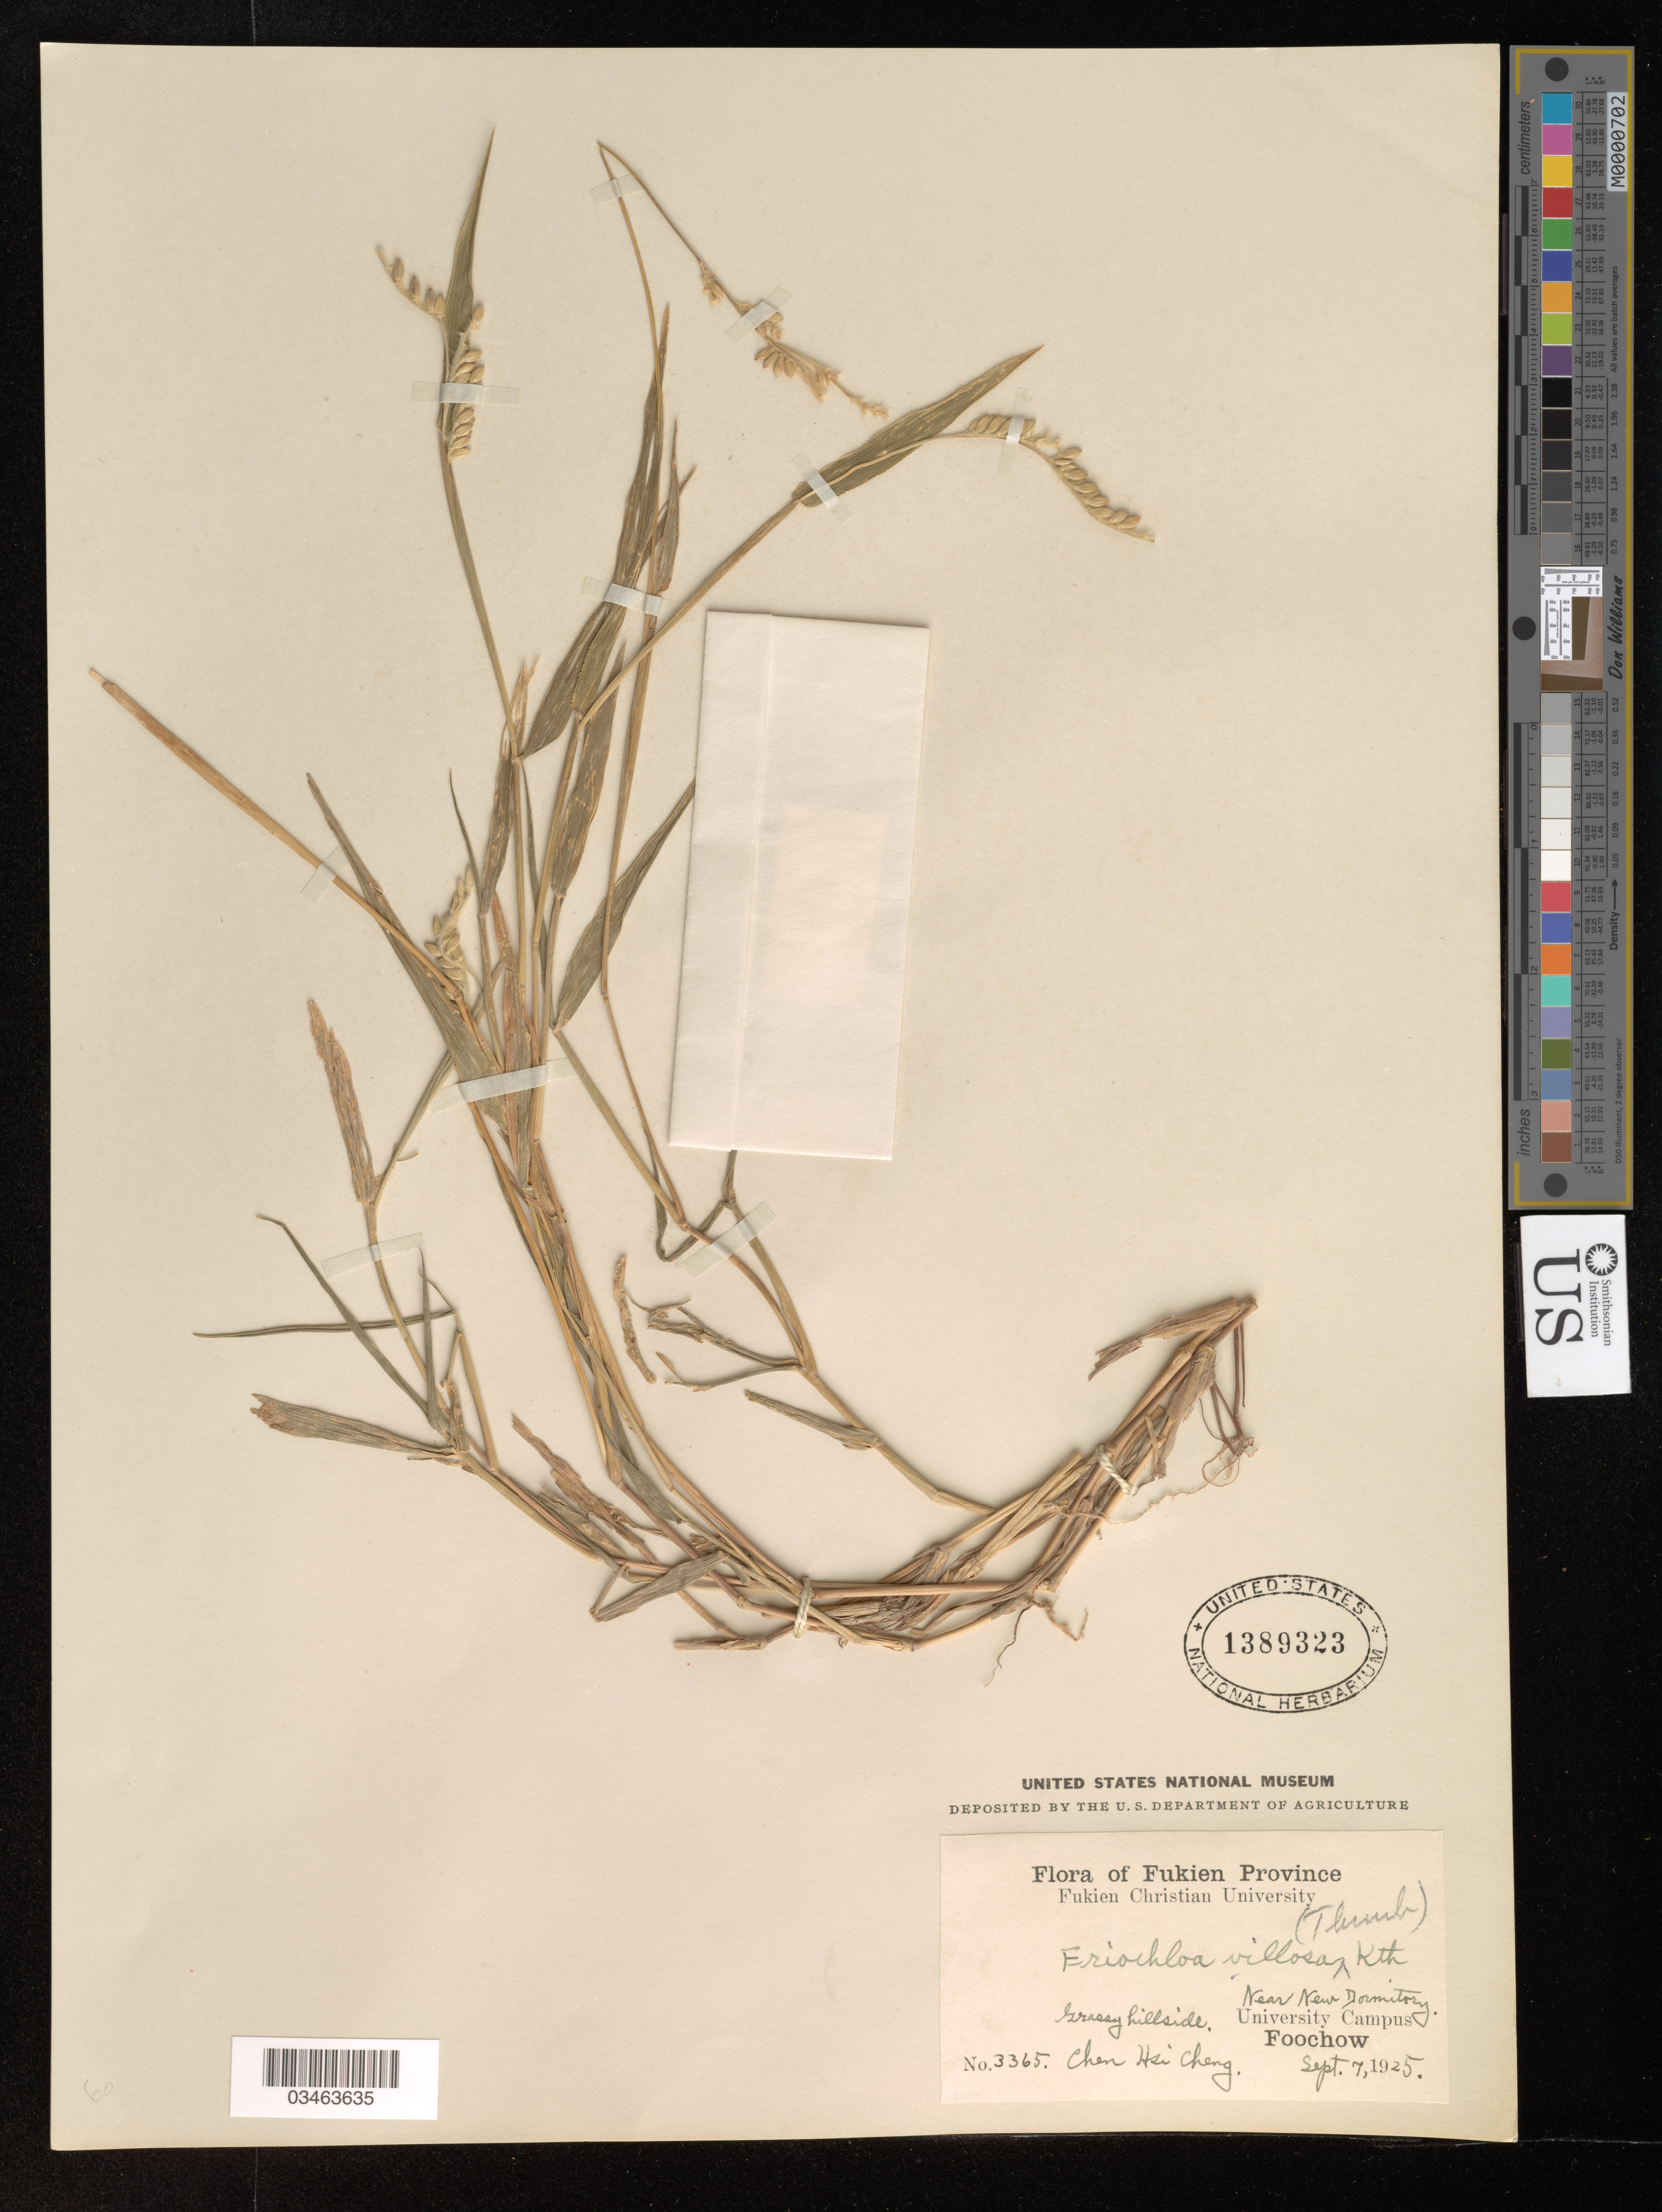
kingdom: Plantae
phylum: Tracheophyta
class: Liliopsida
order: Poales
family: Poaceae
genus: Eriochloa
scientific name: Eriochloa villosa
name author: (Thunb.) Kunth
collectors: Chen Hsi Cheng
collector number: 3365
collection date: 1925-09-07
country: China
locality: Fukien Province. Near New Dormitory. University Campus. Foochow.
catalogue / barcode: US 1389323